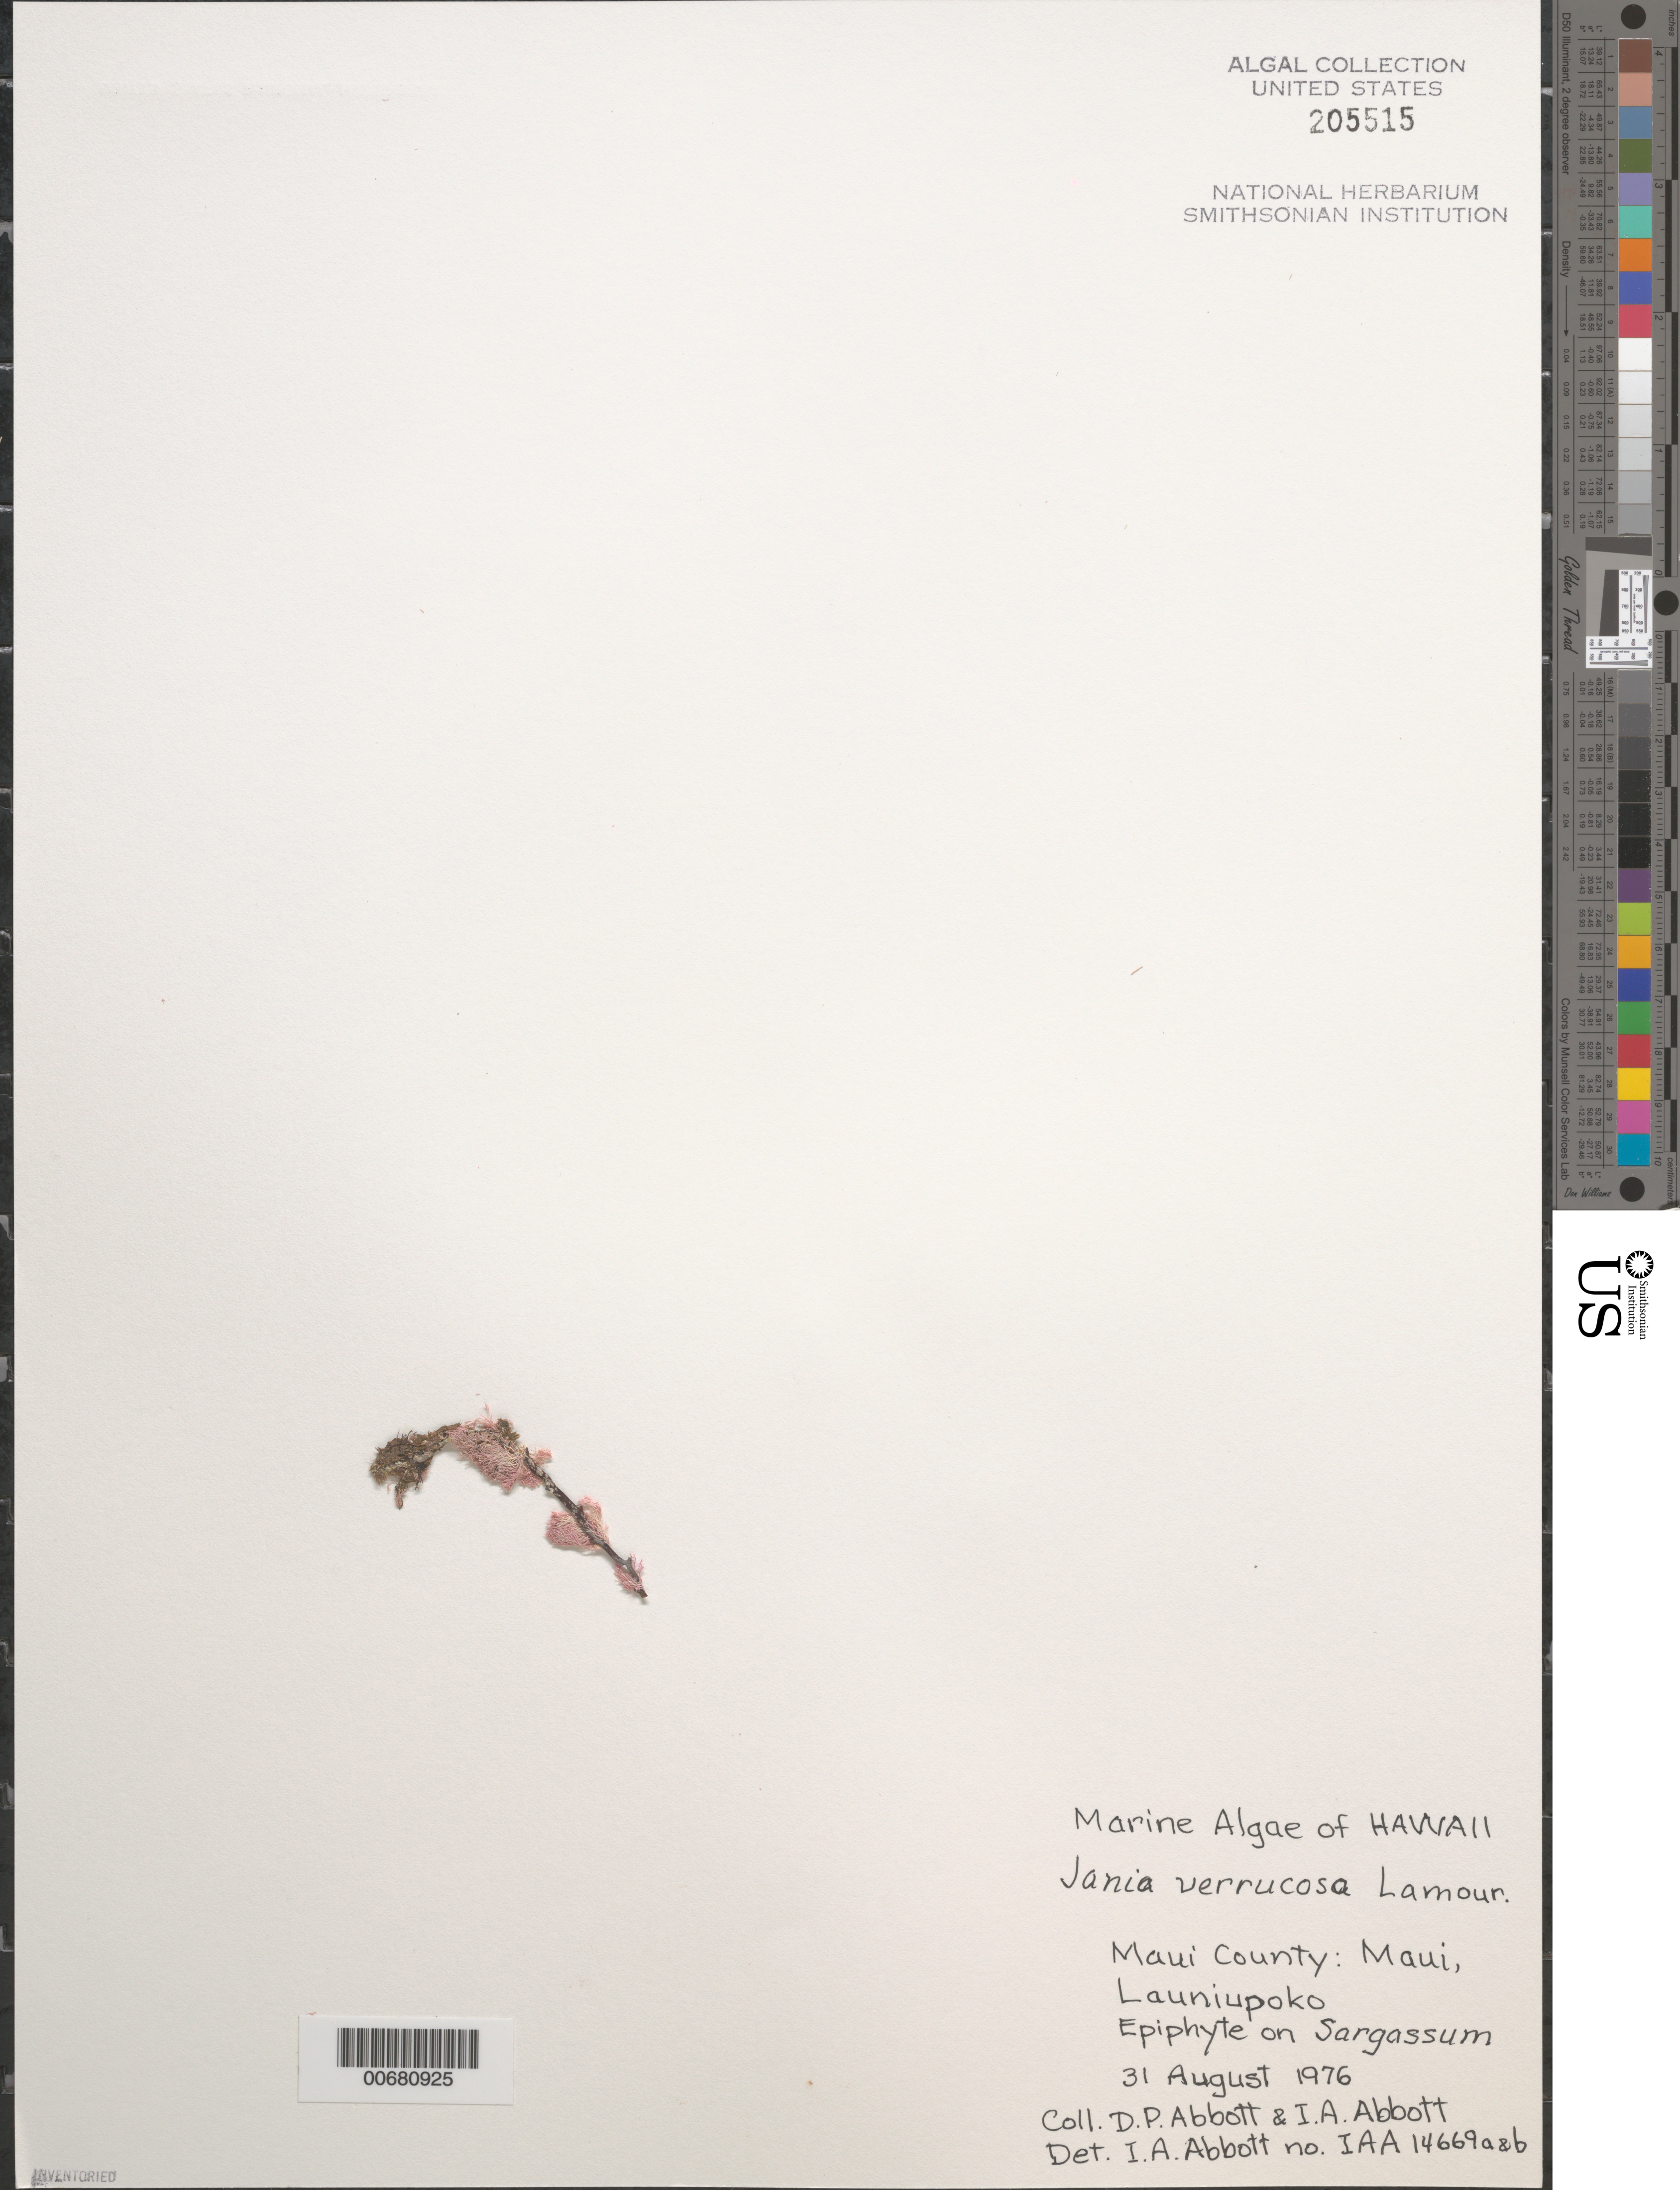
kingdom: Plantae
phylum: Rhodophyta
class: Florideophyceae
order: Corallinales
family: Corallinaceae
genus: Jania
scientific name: Jania verrucosa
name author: J.V.Lamouroux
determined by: Abbott, Isabella A.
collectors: I. A. Abbott & D. P. Abbott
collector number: IAA 14669a & IAA 14669b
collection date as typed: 31 Aug 1976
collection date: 1976-08-31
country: United States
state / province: Hawaii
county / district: Maui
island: Maui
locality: Launiupoko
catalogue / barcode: US 205515